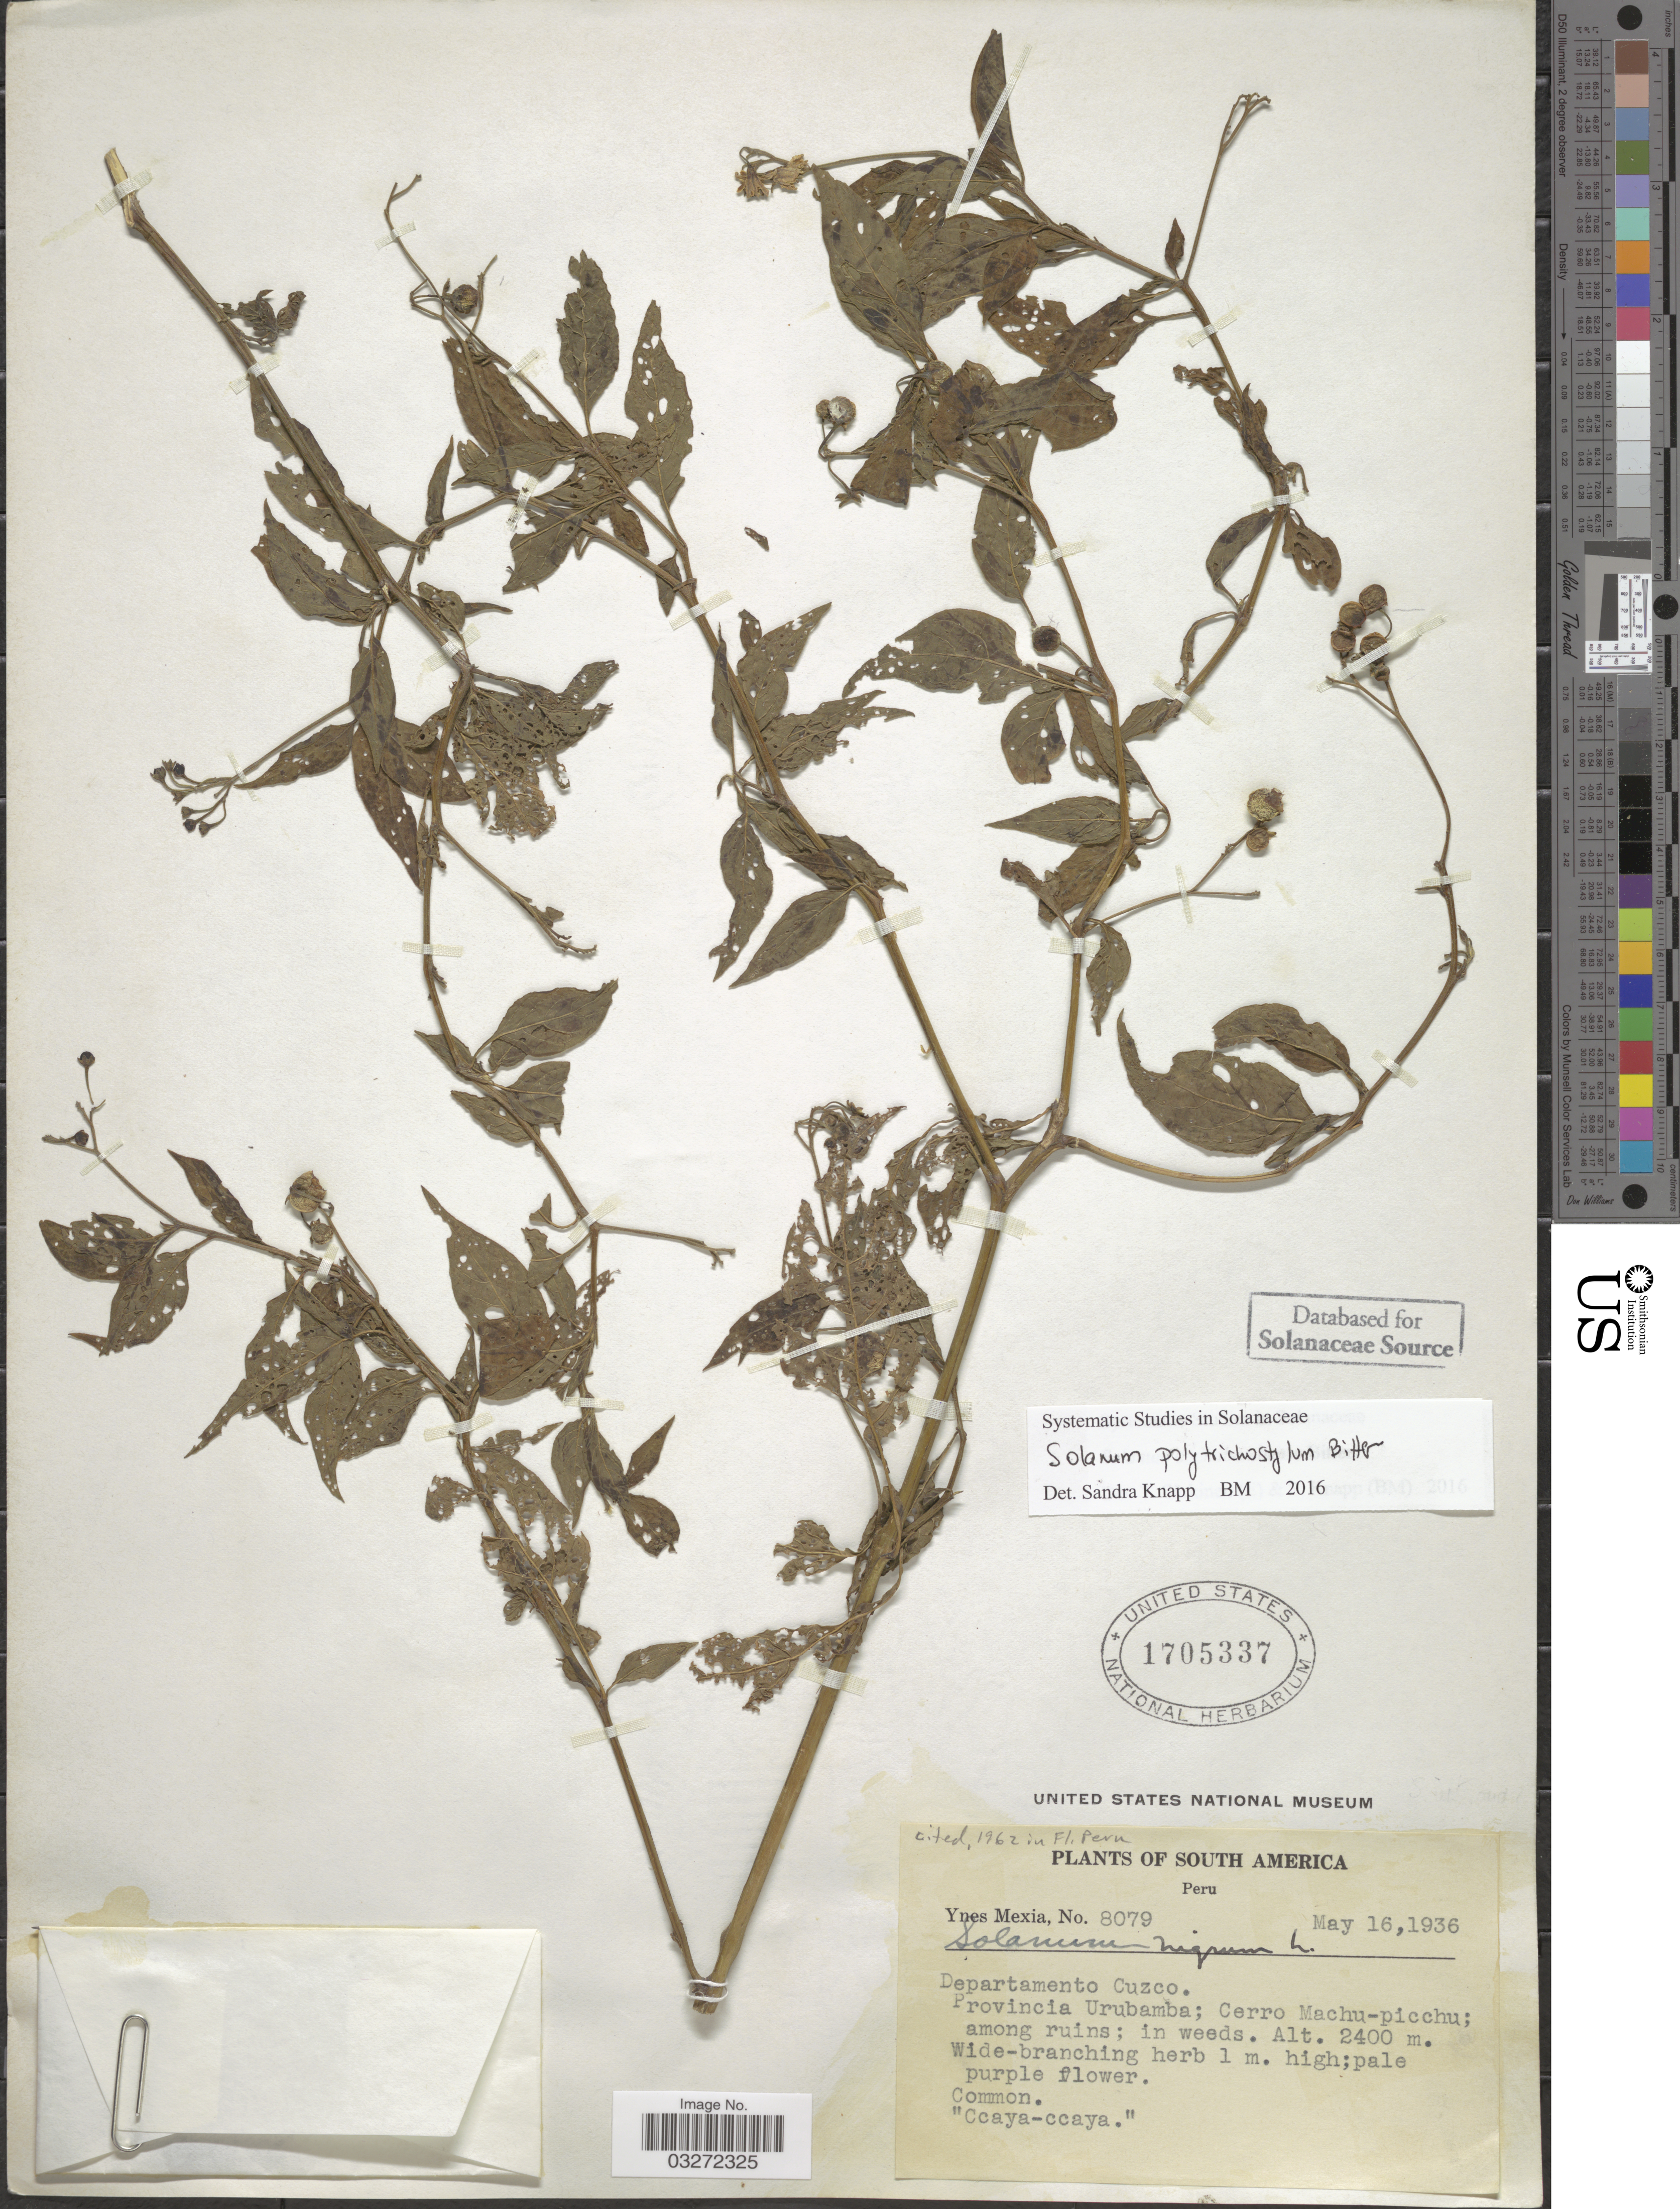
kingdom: Plantae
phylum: Tracheophyta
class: Magnoliopsida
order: Solanales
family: Solanaceae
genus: Solanum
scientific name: Solanum polytrichostylum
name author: Bitter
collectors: Y. Mexia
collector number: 8079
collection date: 1936-05-16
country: Peru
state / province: Cusco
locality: Departamento Cuzco. Provincia Urubamba; Cerro Machu-picchu.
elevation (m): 2400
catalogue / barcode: US 1705337